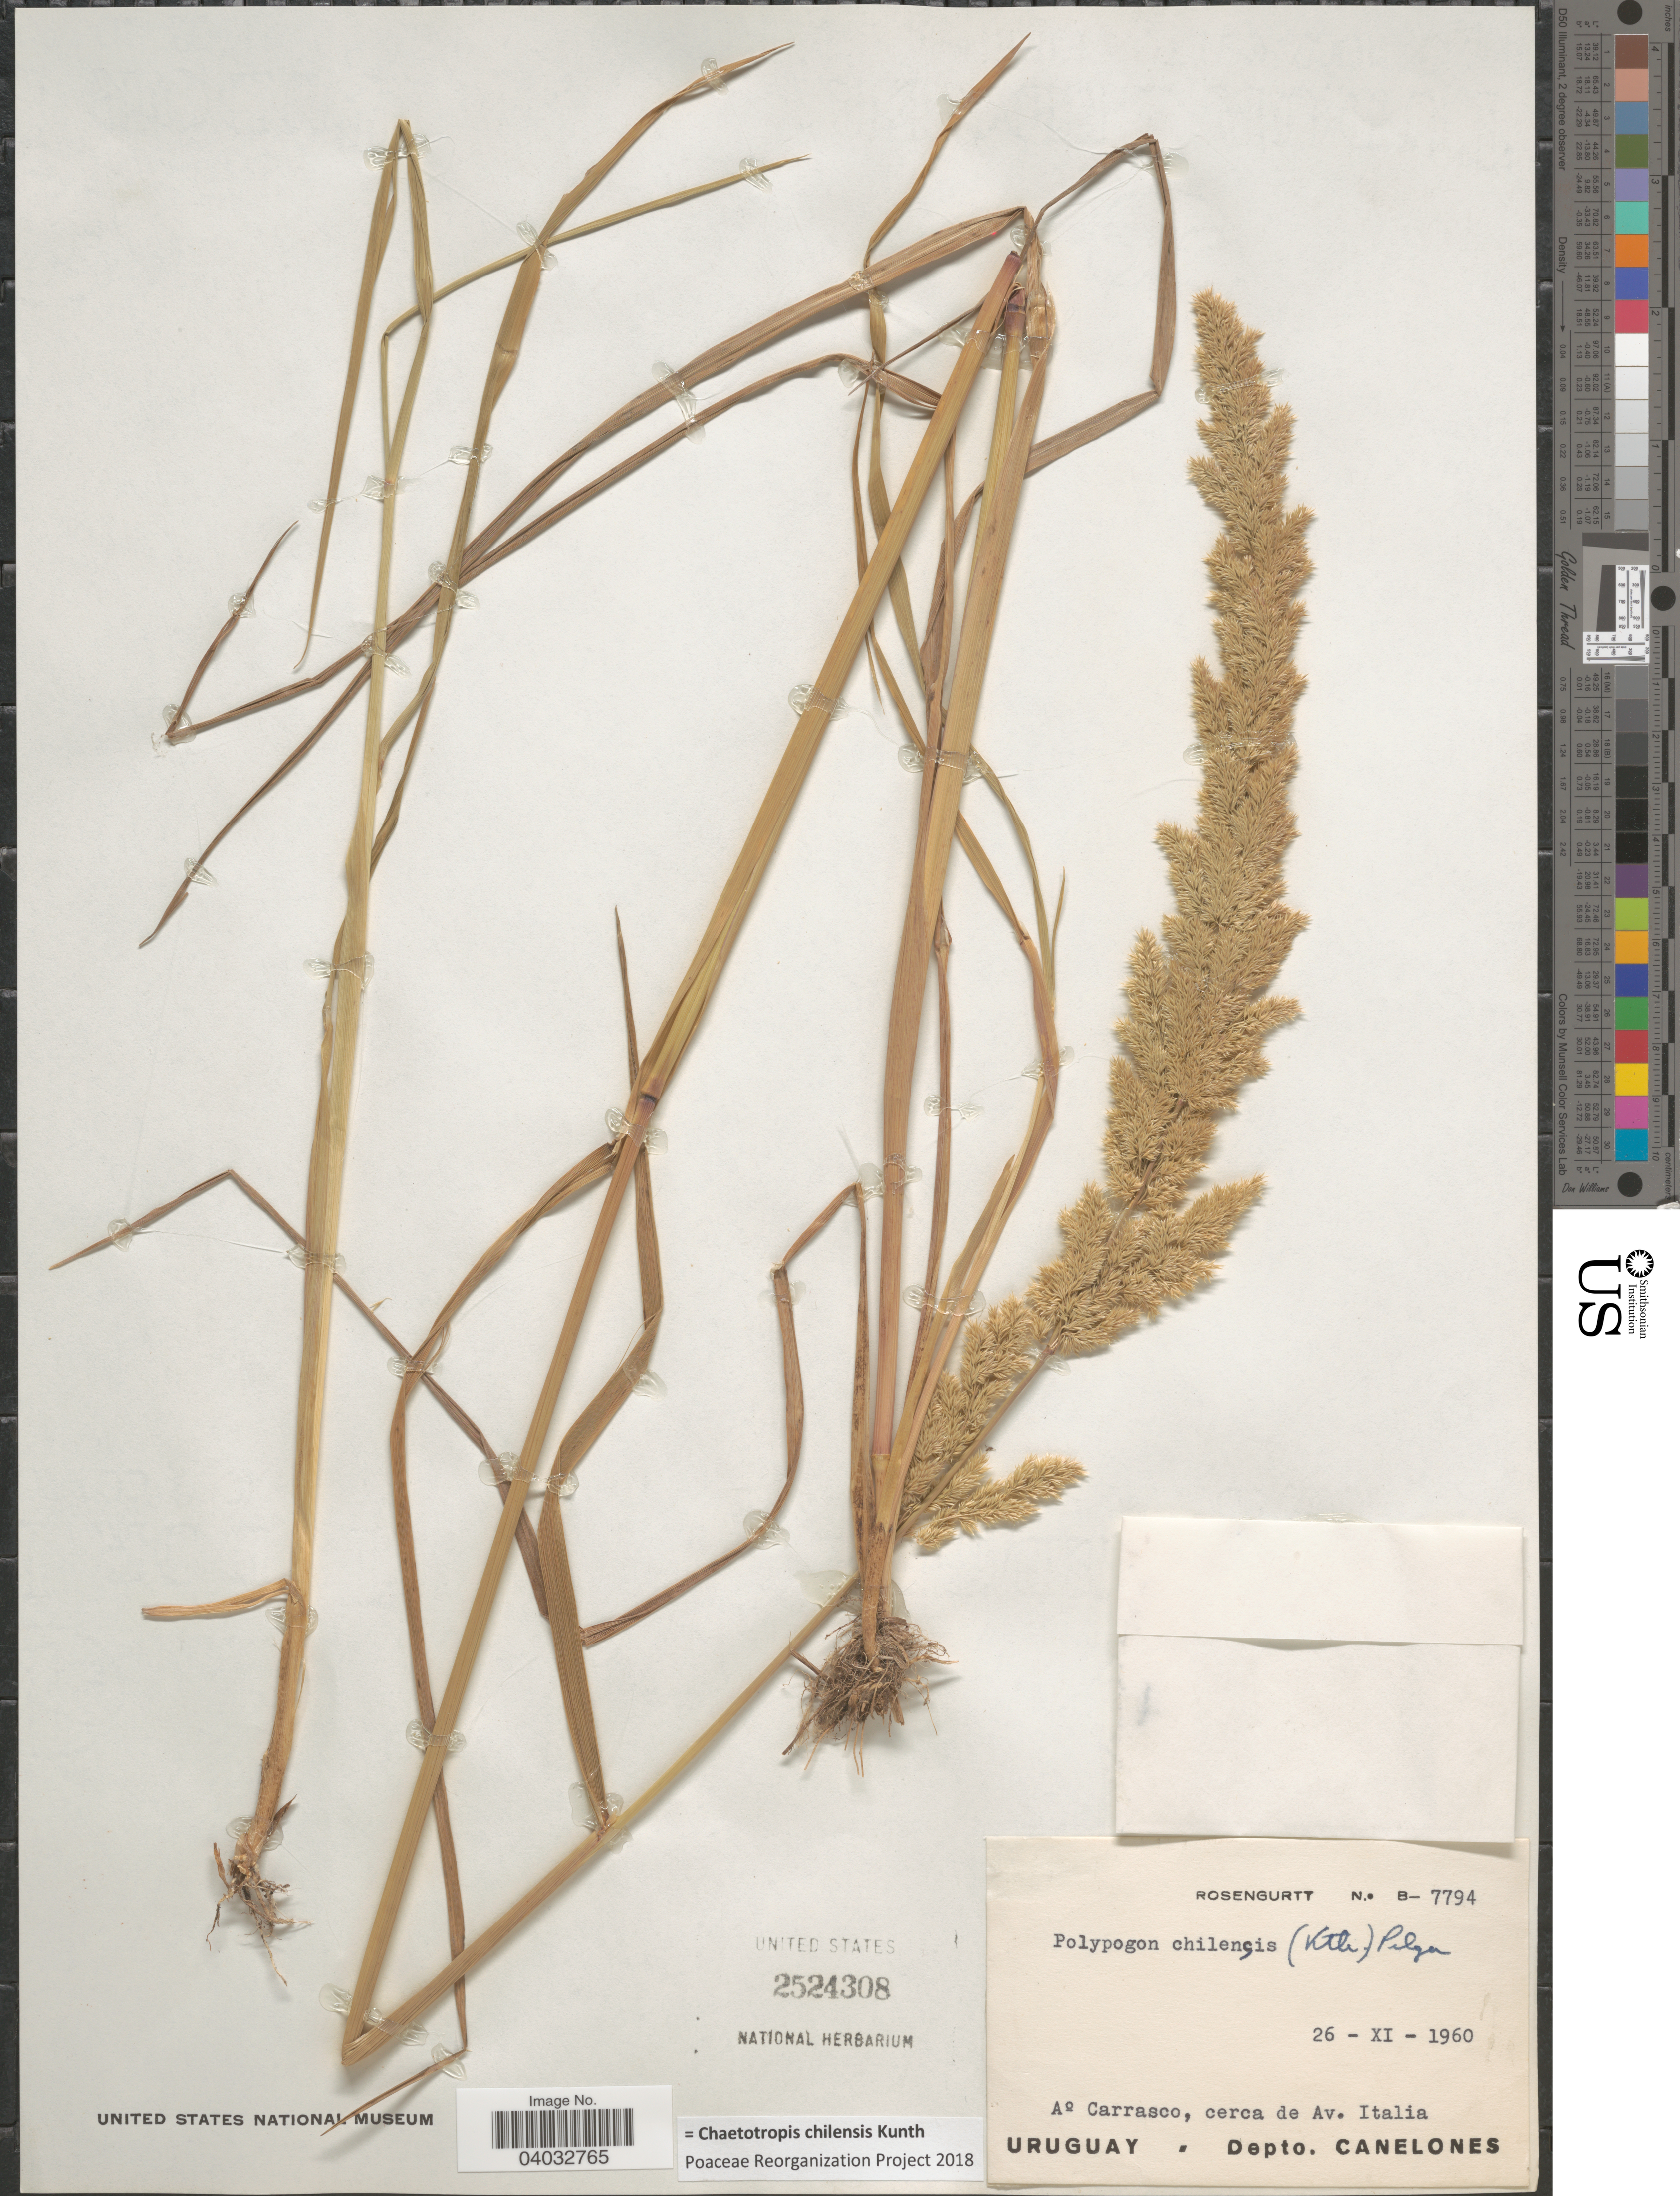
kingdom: Plantae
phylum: Tracheophyta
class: Liliopsida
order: Poales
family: Poaceae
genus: Chaetotropis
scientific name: Chaetotropis chiliensis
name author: Kunth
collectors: Rosengurtt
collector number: B- 7794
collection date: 1960-11-26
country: Uruguay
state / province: Canelones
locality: A º Carrasco, cerca de Av. Italia. Depto. Canelones.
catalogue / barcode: US 2524308